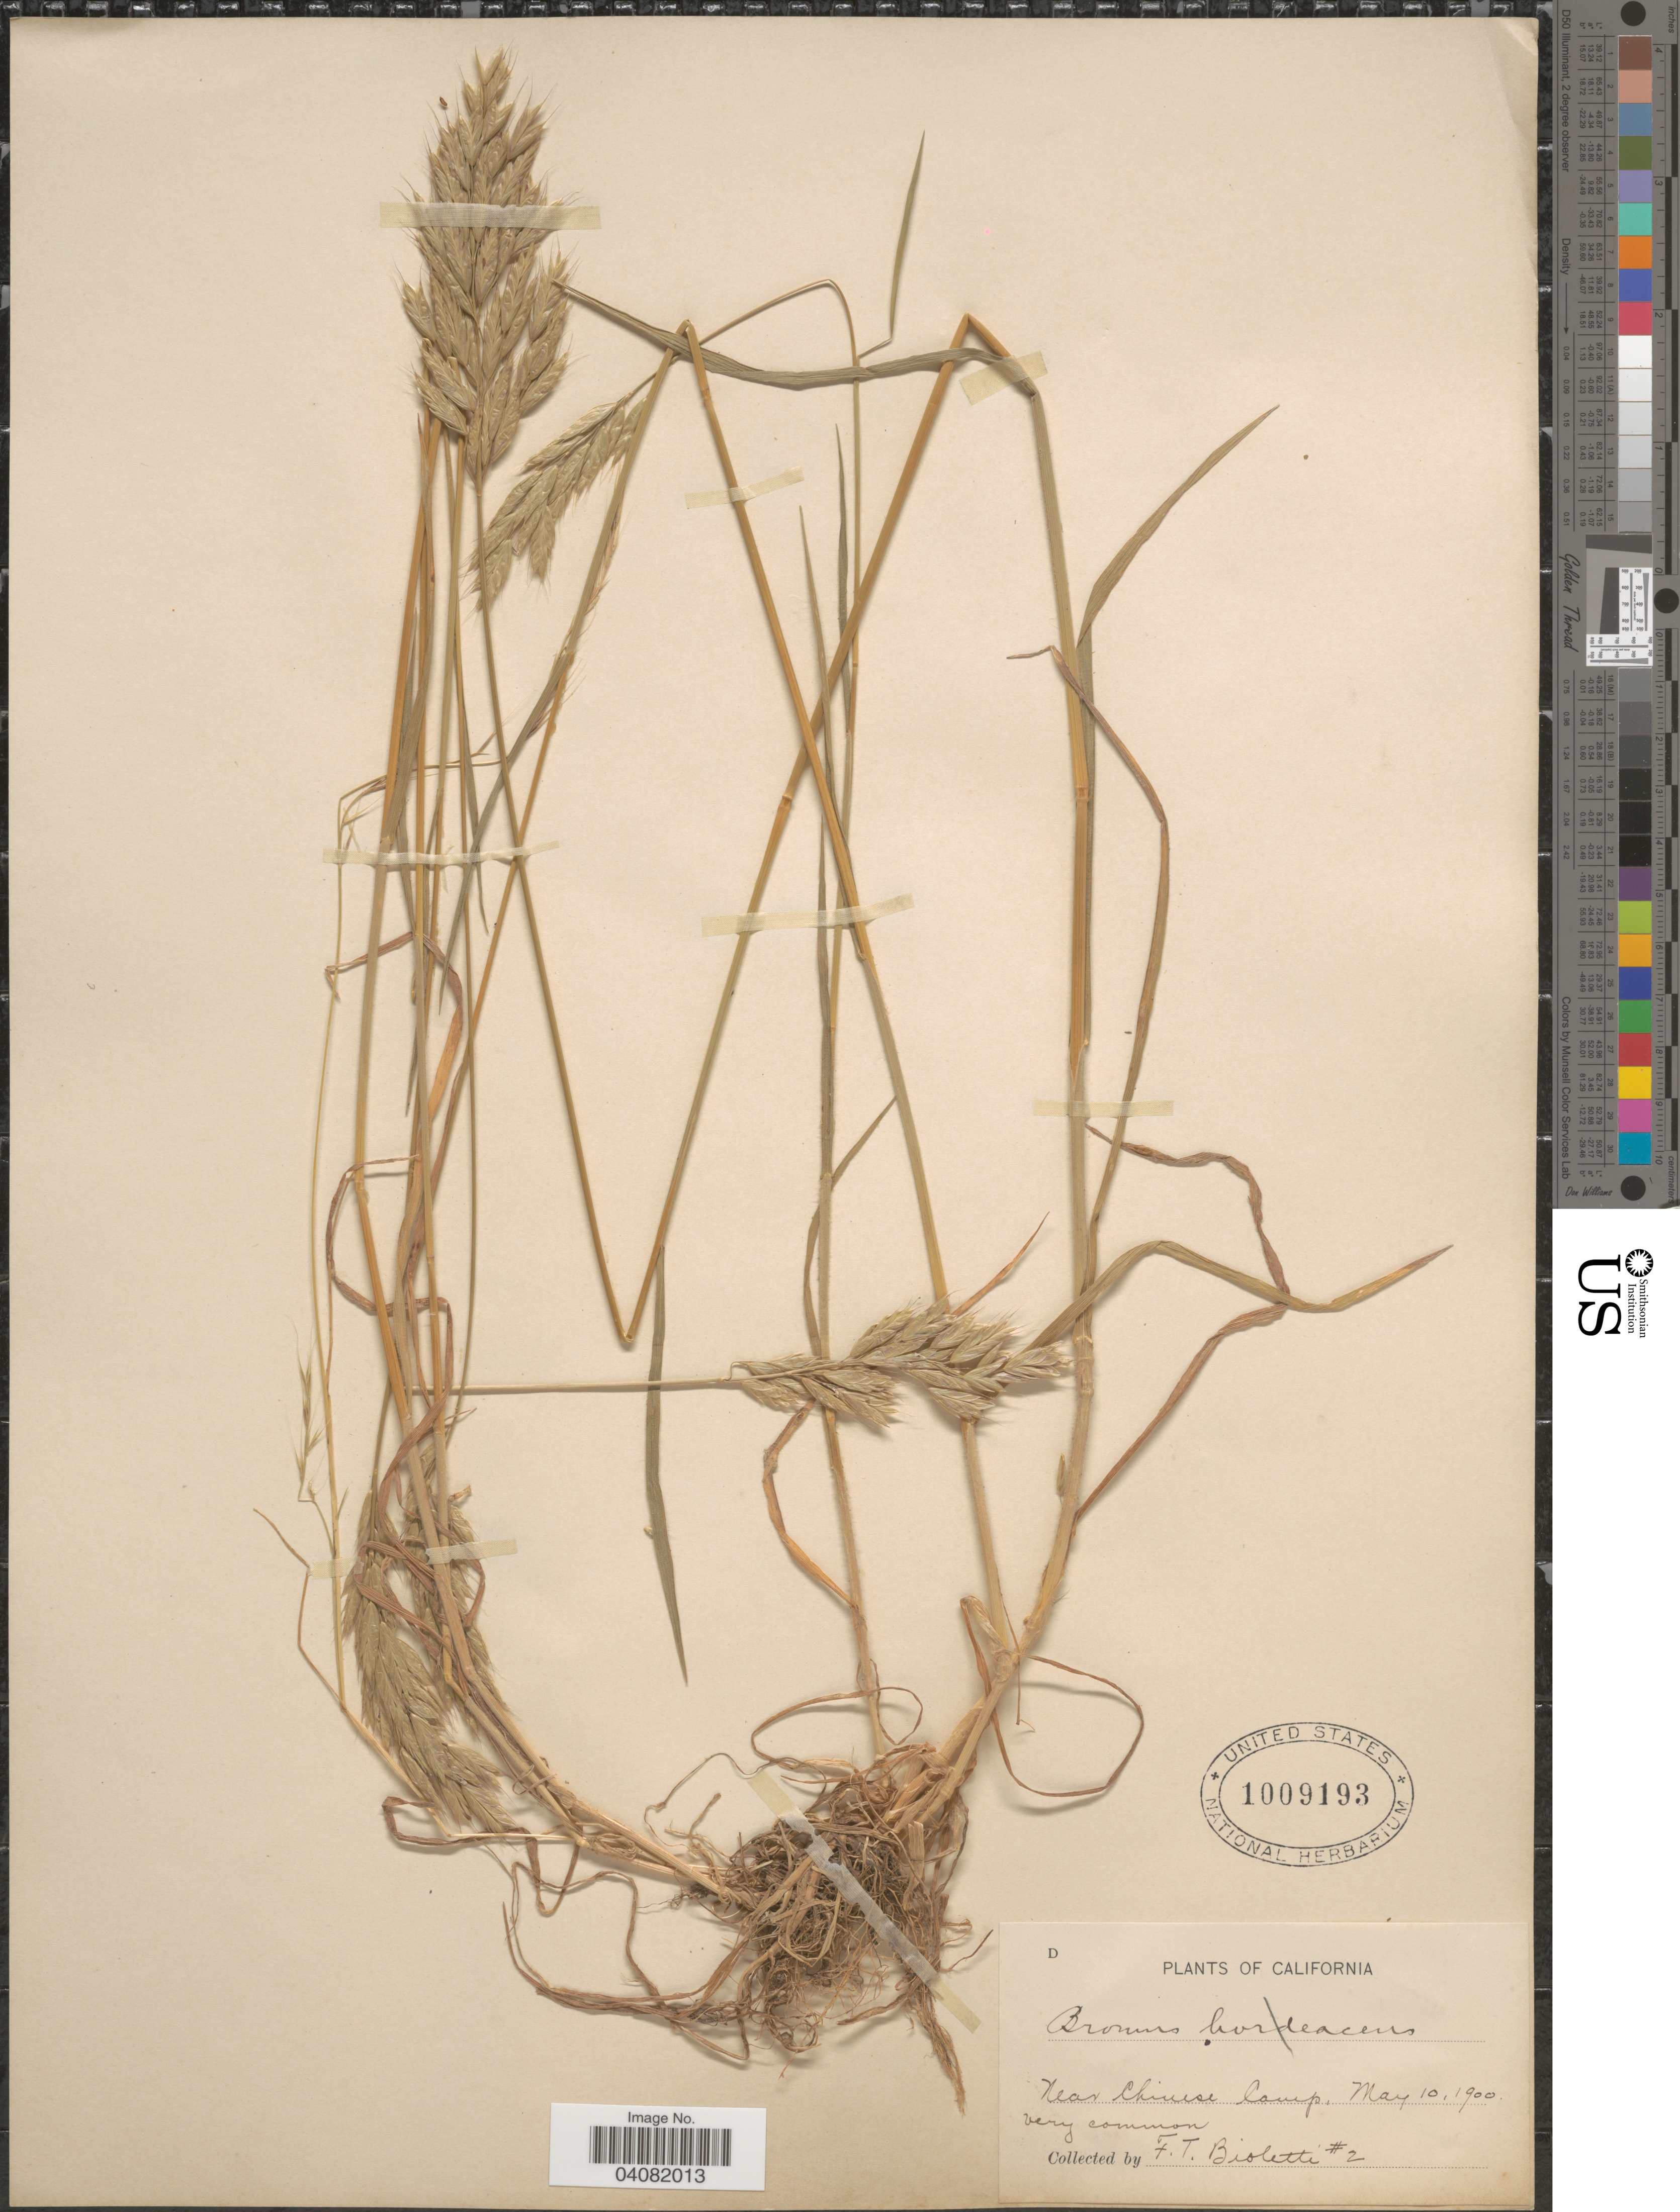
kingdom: Plantae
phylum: Tracheophyta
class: Liliopsida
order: Poales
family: Poaceae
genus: Bromus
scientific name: Bromus hordeaceus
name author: L.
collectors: F. T. Bioletti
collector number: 2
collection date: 1900-05-10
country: United States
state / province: California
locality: Near Chinese Camp.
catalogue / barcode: US 1009193